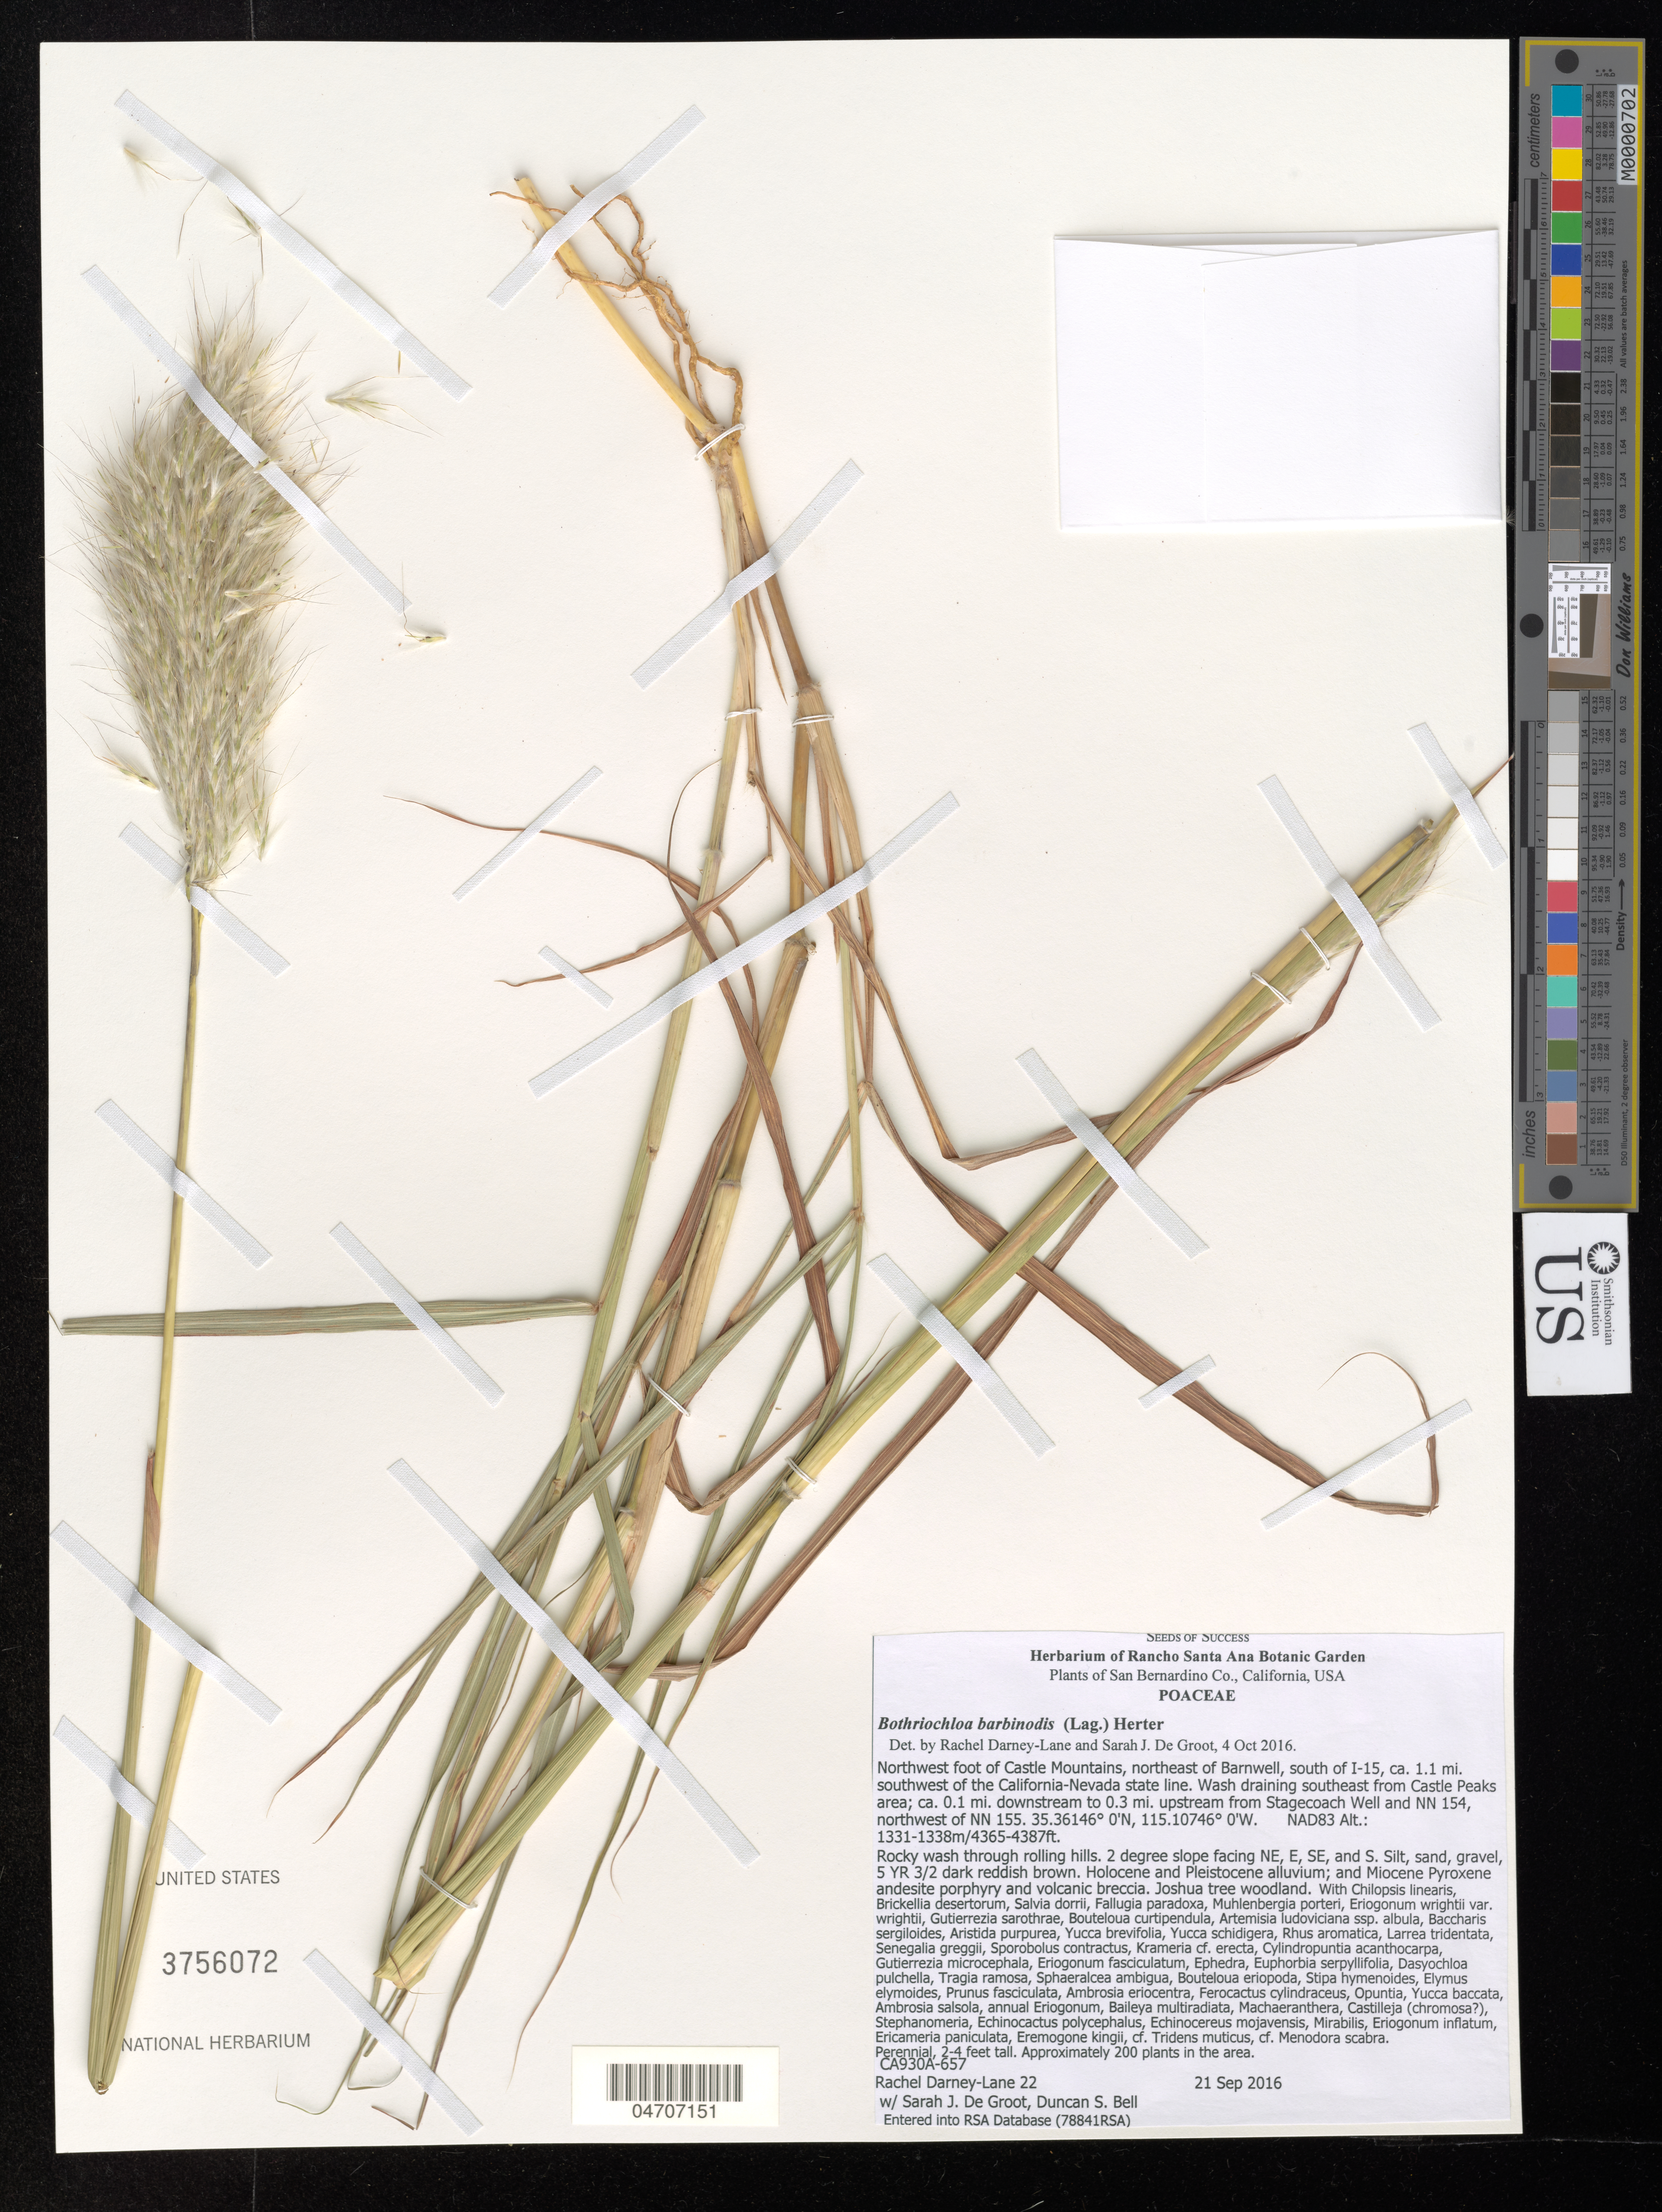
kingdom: Plantae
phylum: Tracheophyta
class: Liliopsida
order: Poales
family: Poaceae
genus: Bothriochloa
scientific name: Bothriochloa barbinodis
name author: (Lag.) Herter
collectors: R. Darney-Lane, S. De Groot & D. S. Bell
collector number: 22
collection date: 2016-09-21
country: United States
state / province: California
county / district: San Bernardino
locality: San Bernardino Co. Northwest foot of Castle Mountains, northeast of Barnwell, south of I-15, ca. 1.1 mi. southwest of the California-Nevada state line. Wash draining southeast from Castle Peaks area; ca. 0.1 mi. downstream to 0.3 mi. upstream from Stagecoach Well and NN 154, northwest of NN 155. NAD83.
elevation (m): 1331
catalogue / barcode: US 3756072